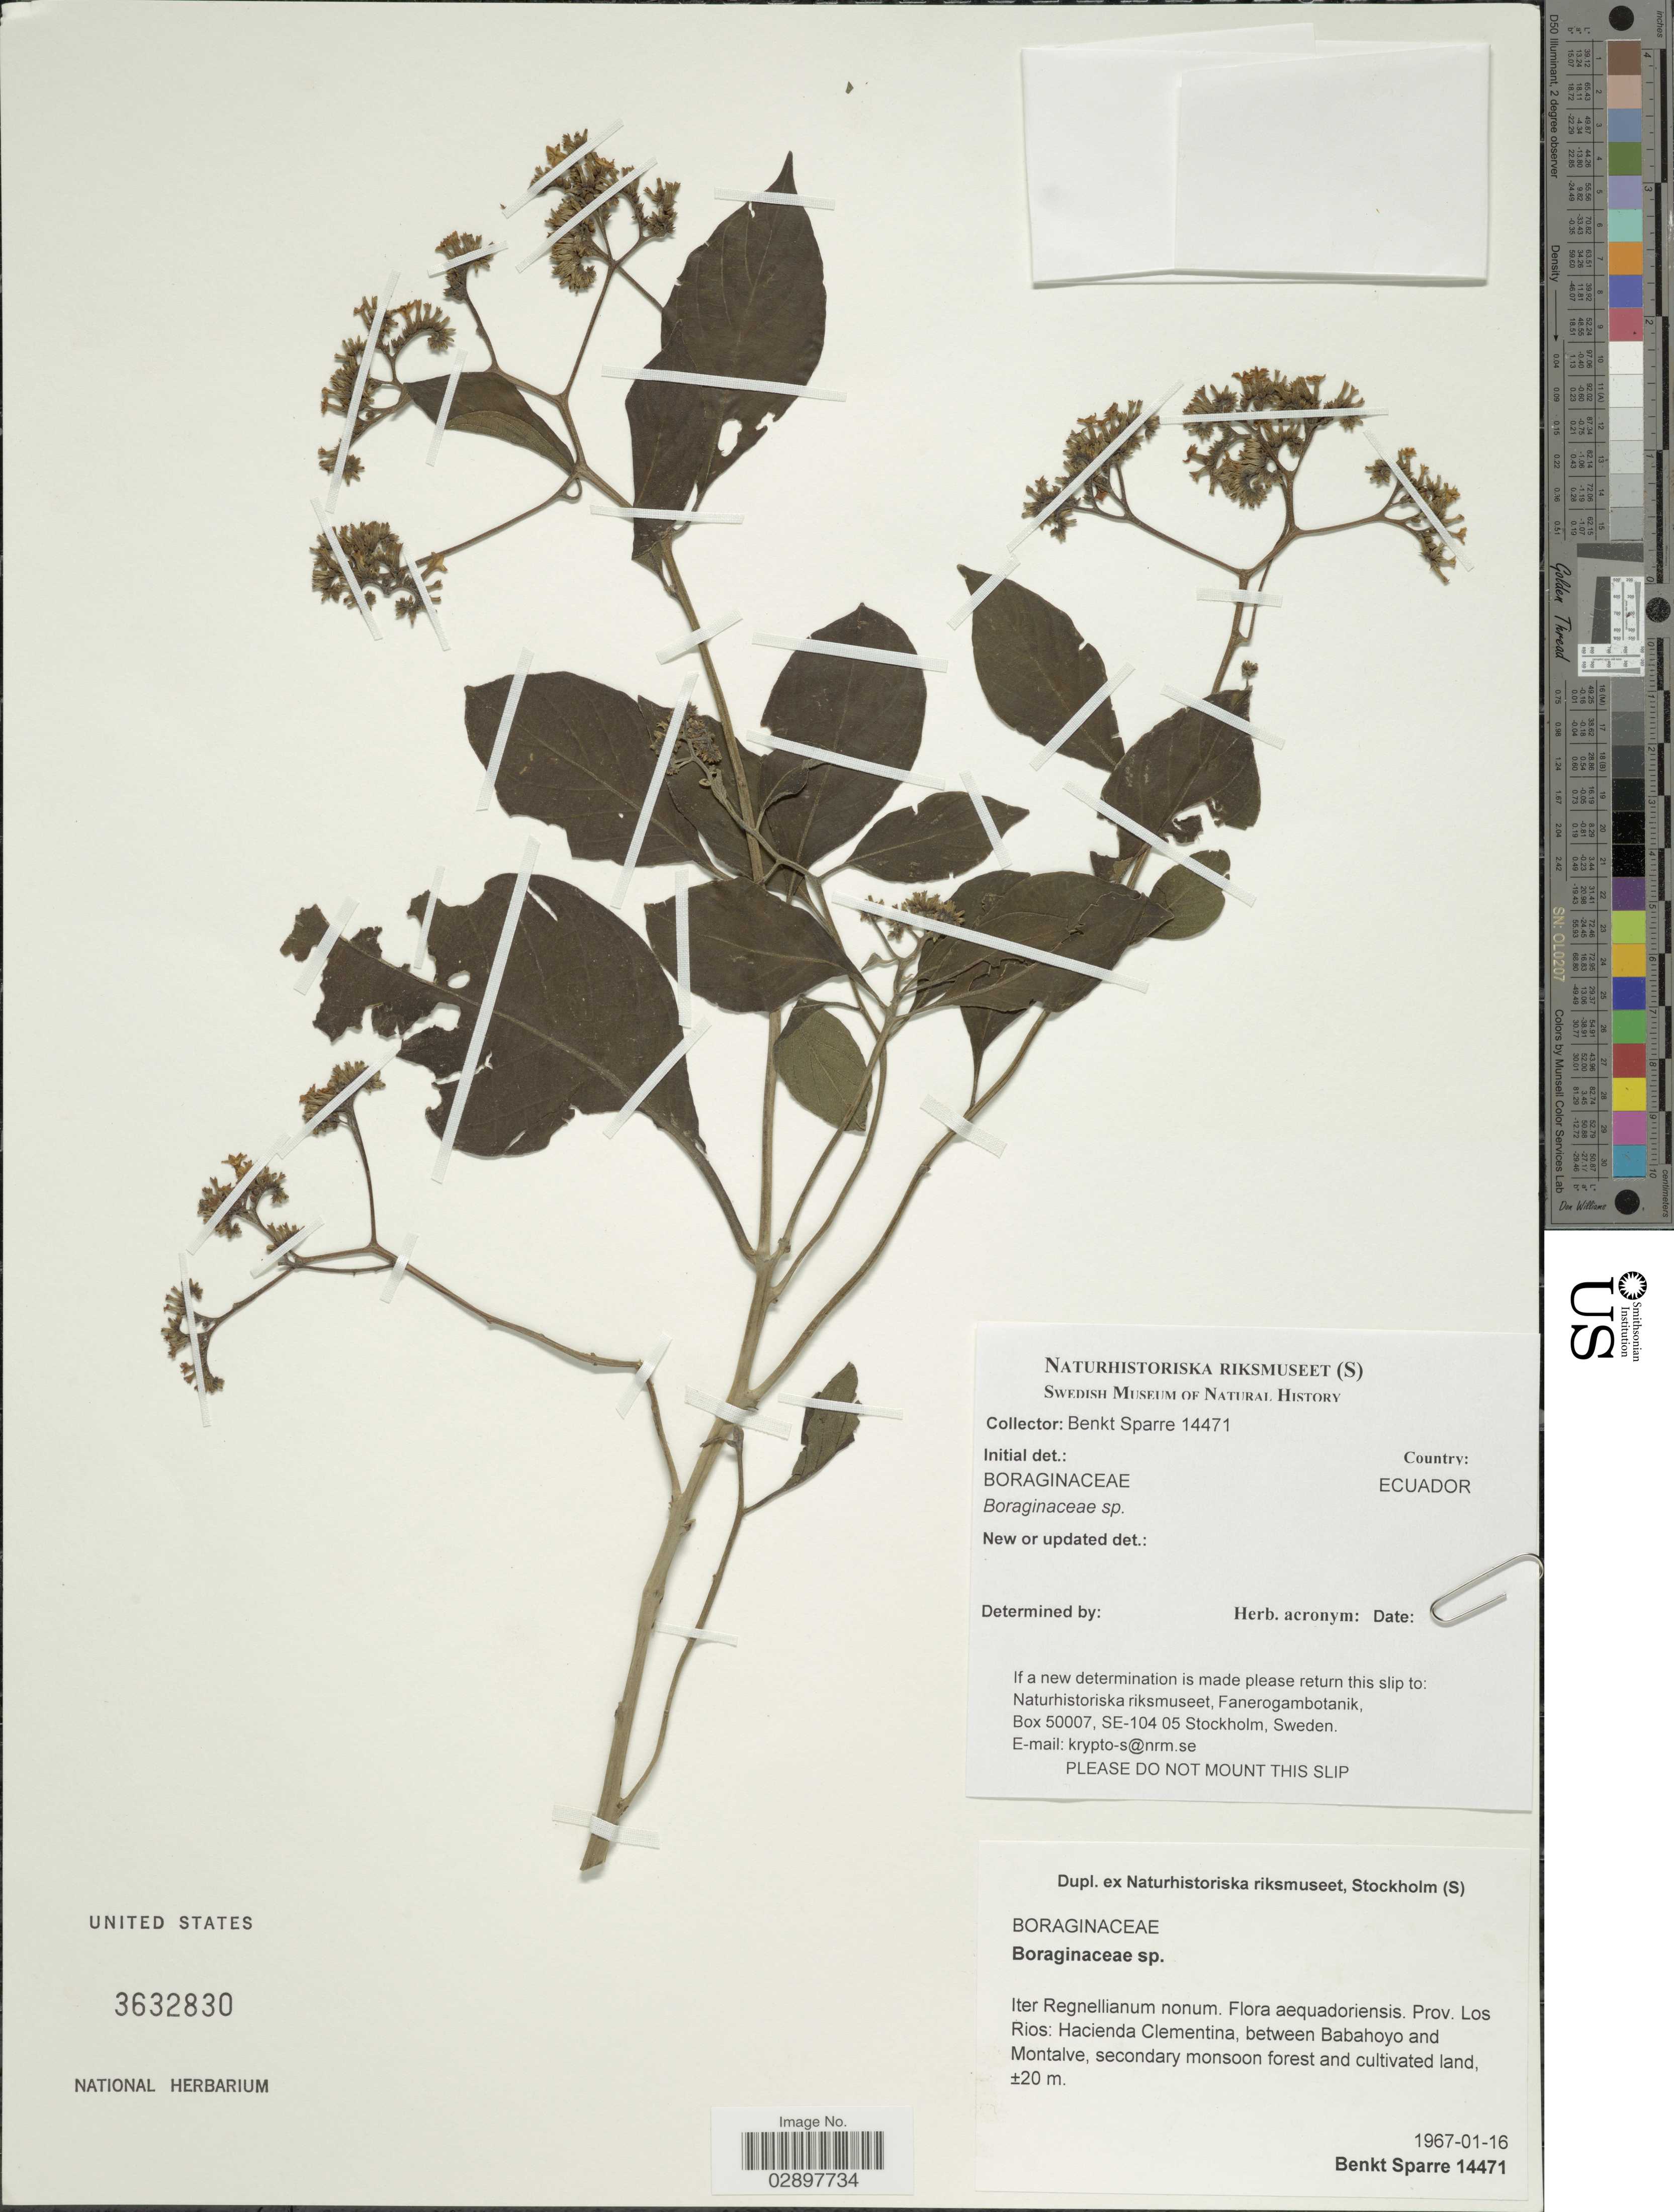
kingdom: Plantae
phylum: Tracheophyta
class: Magnoliopsida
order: Boraginales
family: Heliotropiaceae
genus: Tournefortia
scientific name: Tournefortia sp.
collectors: B. Sparre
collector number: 14471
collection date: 1967-01-16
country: Ecuador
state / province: Los Ríos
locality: Hacienda Clementina, between Babahoyo and Montalve.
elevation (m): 20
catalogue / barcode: US 3632830